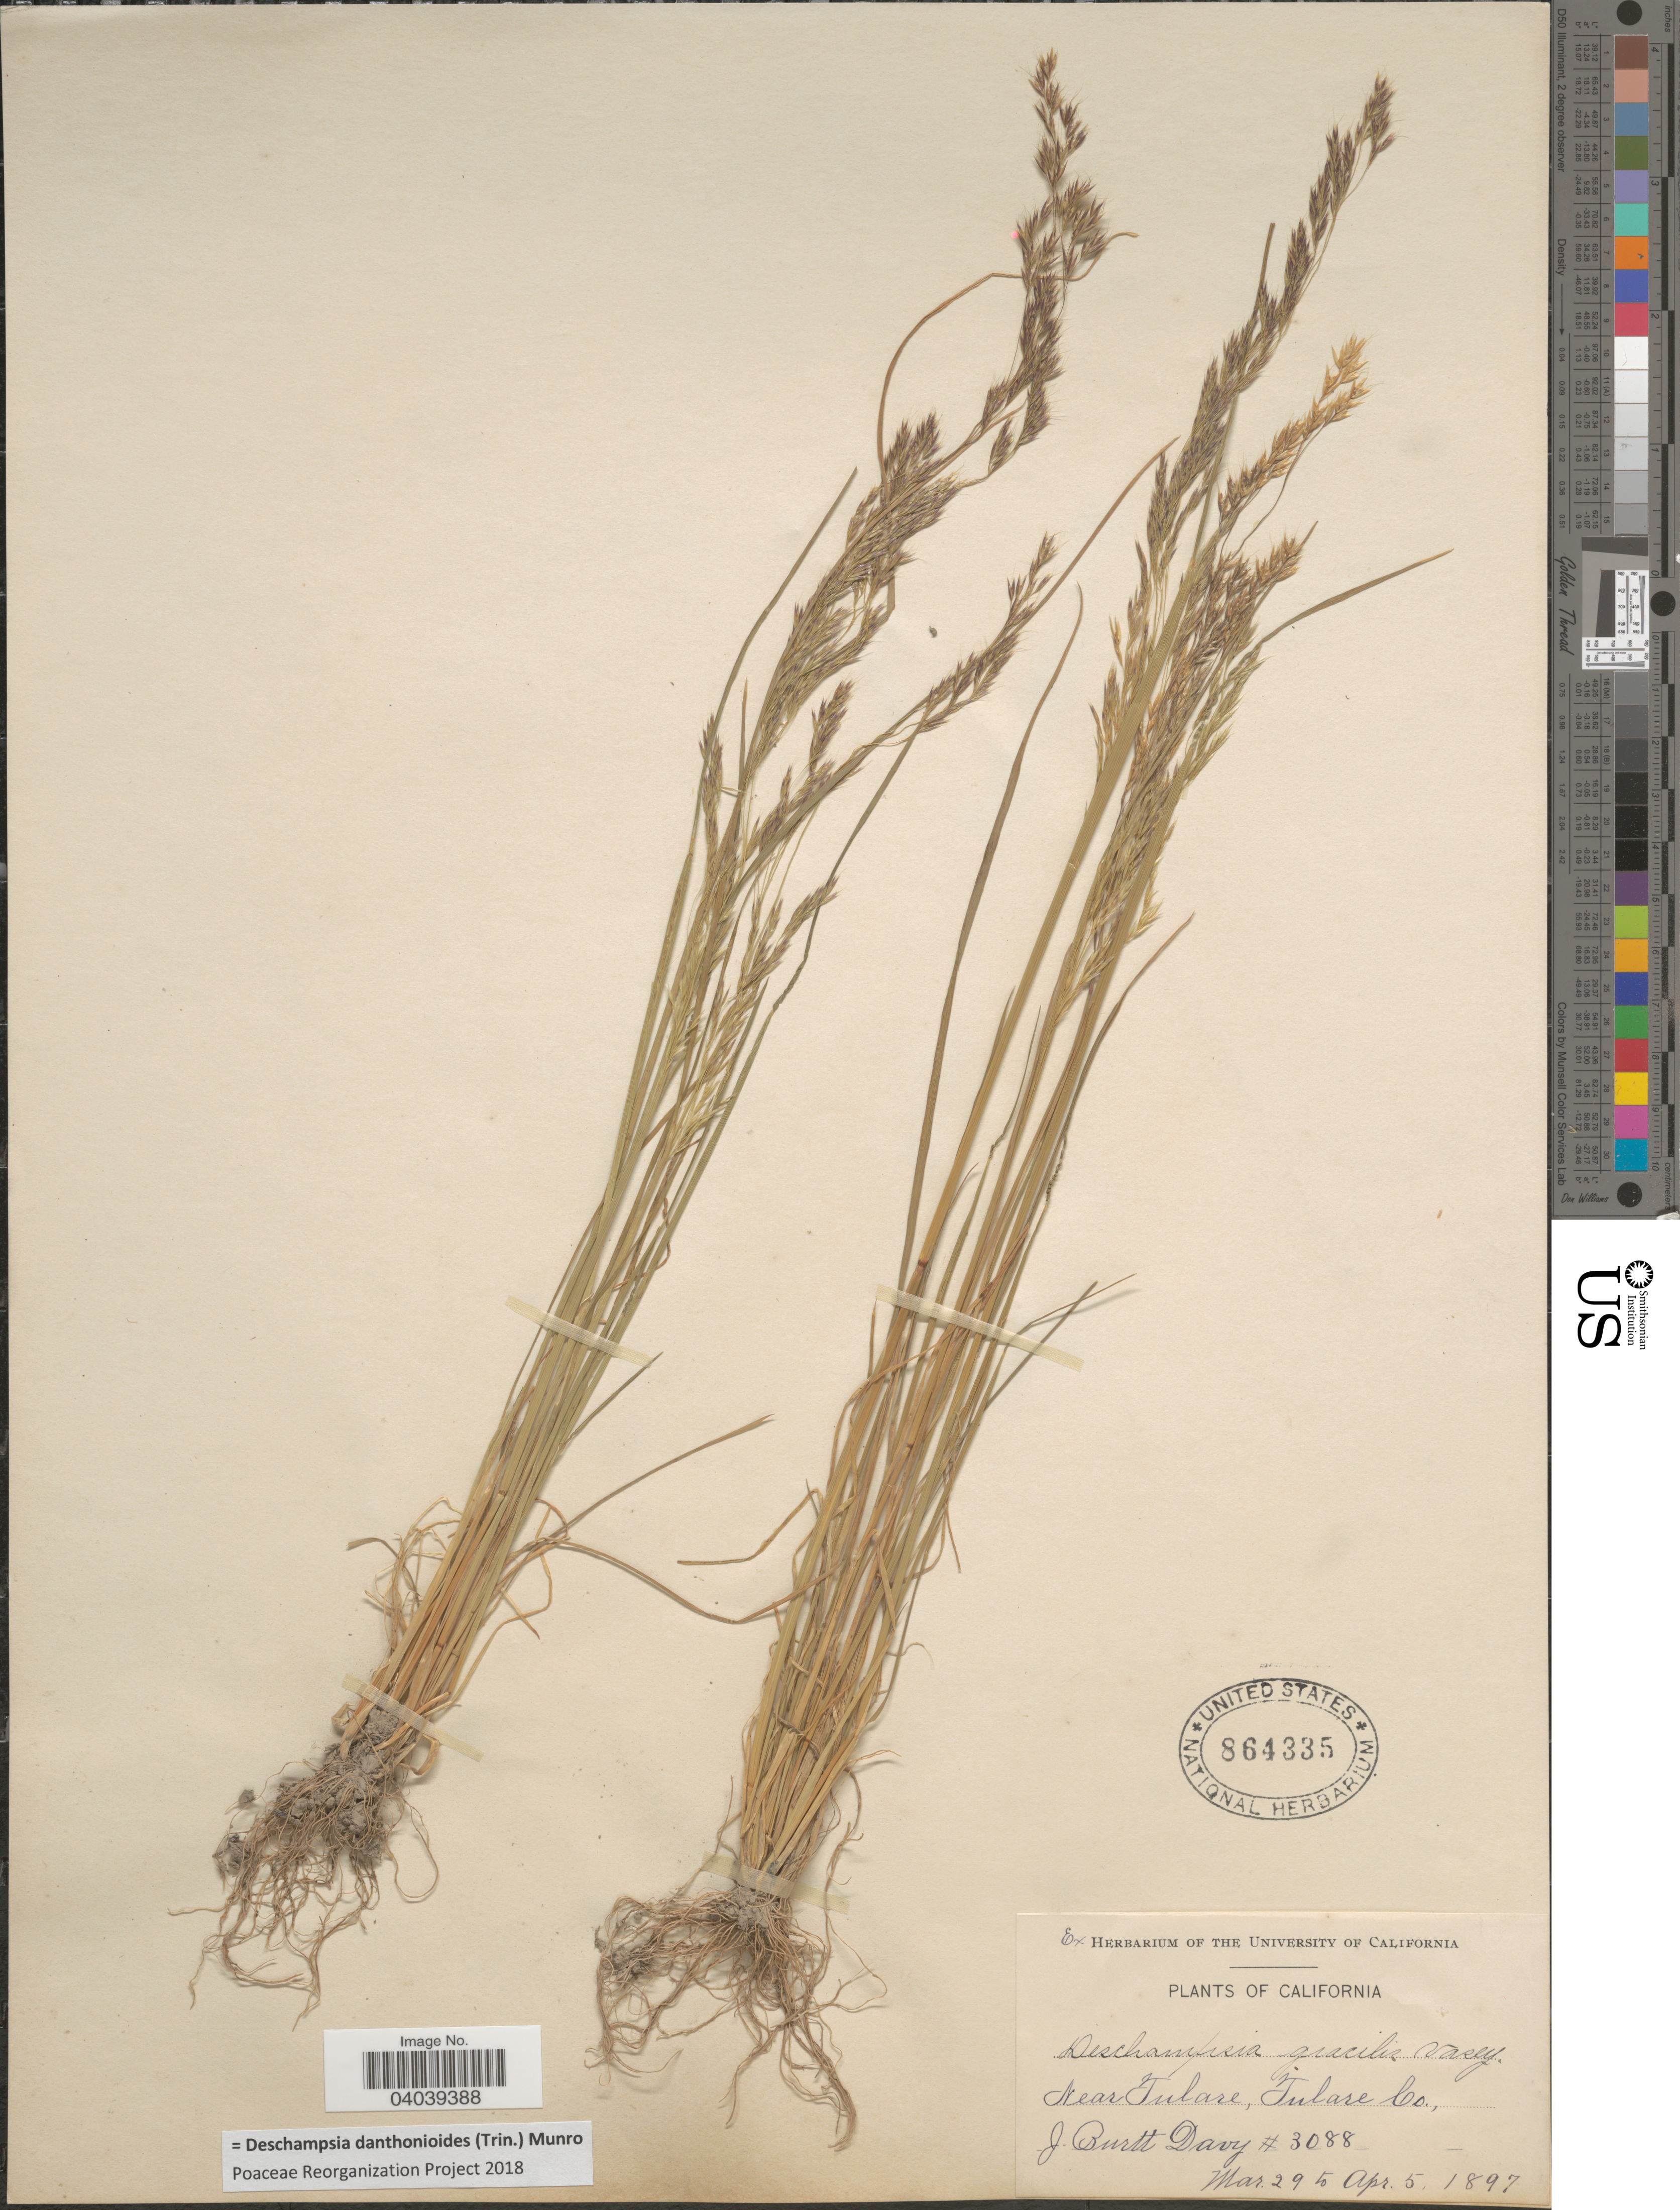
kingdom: Plantae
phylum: Tracheophyta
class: Liliopsida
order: Poales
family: Poaceae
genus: Deschampsia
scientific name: Deschampsia danthonioides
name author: (Trin.) Munro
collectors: J. Burtt Davy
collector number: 3088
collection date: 1897-03-29/1897-04-05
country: United States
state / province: California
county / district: Tulare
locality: Near Tulare, Tulare Co.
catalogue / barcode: US 864335